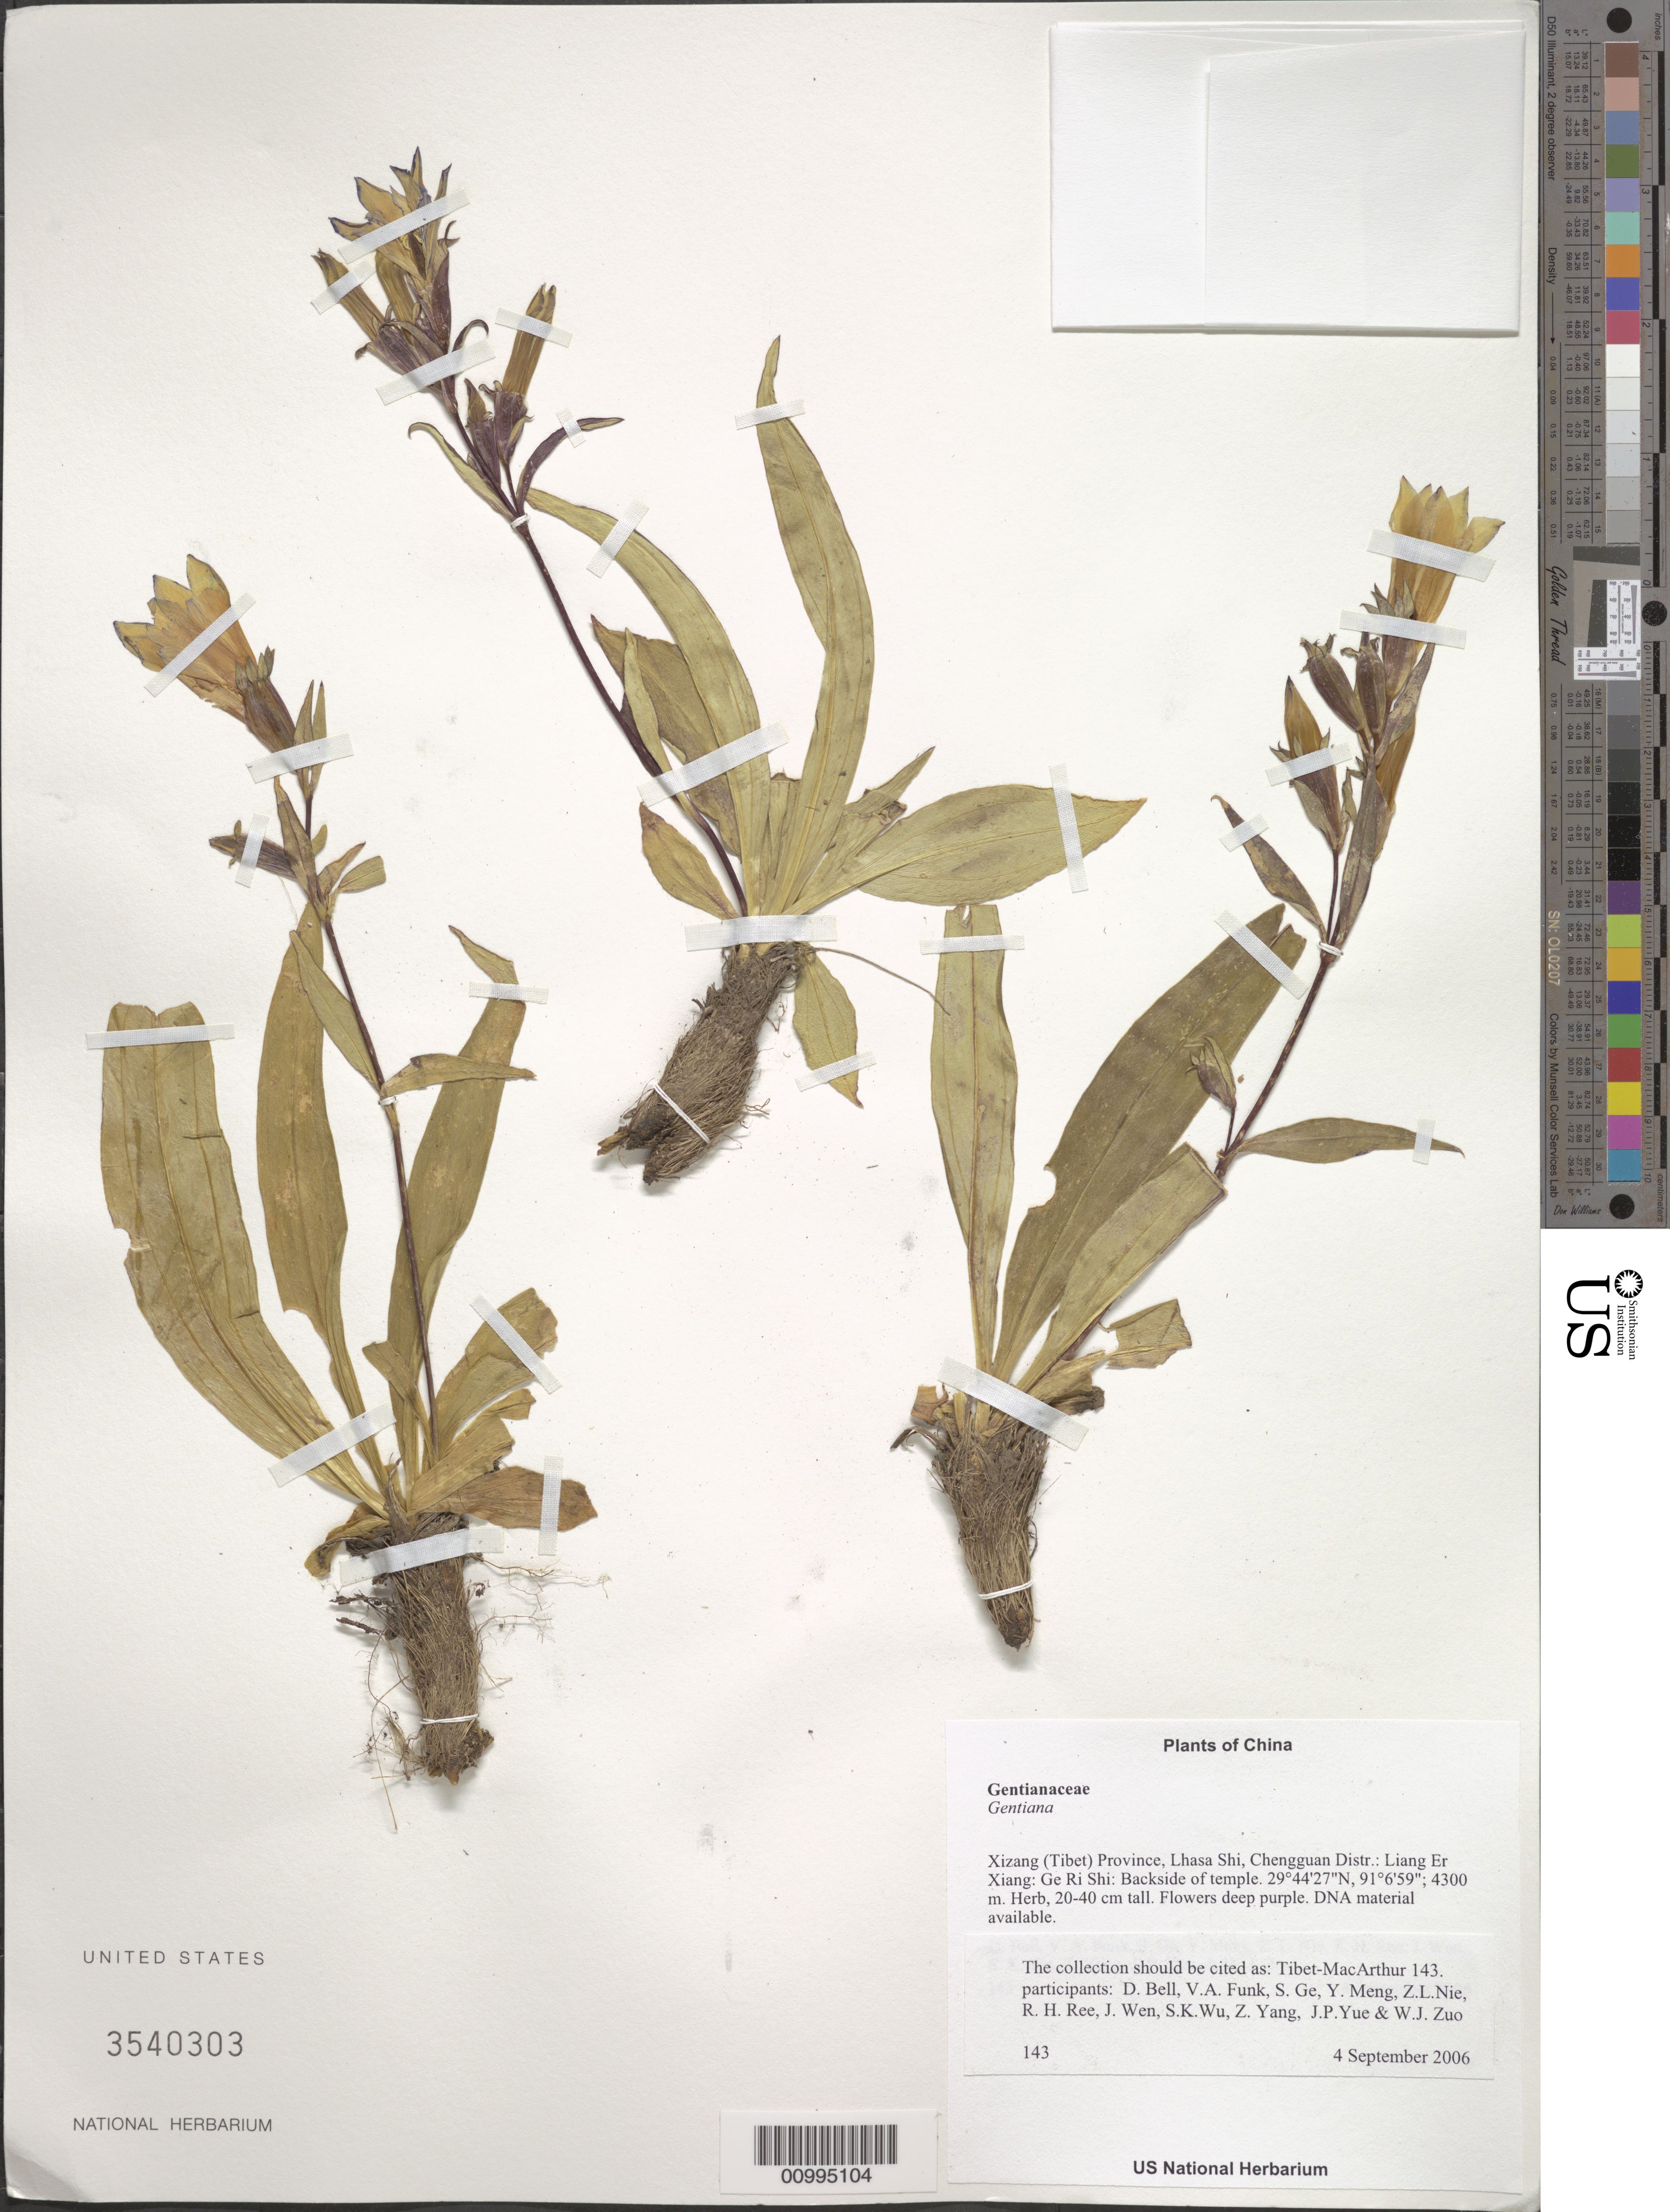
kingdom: Plantae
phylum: Tracheophyta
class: Magnoliopsida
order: Gentianales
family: Gentianaceae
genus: Gentiana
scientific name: Gentiana sp.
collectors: Tibet-MacArthur, D. A. Bell, V. Funk, S. Ge, Y. Meng, Z. Nie, R. Ree, J. Wen, S. K. Wu, Z. Yang, J. Yue & W. Zuo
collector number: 143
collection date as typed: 04 Sep 2006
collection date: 2006-09-04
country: China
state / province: Xizang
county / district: Lhasa Shi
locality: Chengguan Distr.: Liang Er Xiang: Ge Ri Shi. Backside of temple.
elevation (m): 4300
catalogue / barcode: US 3540303